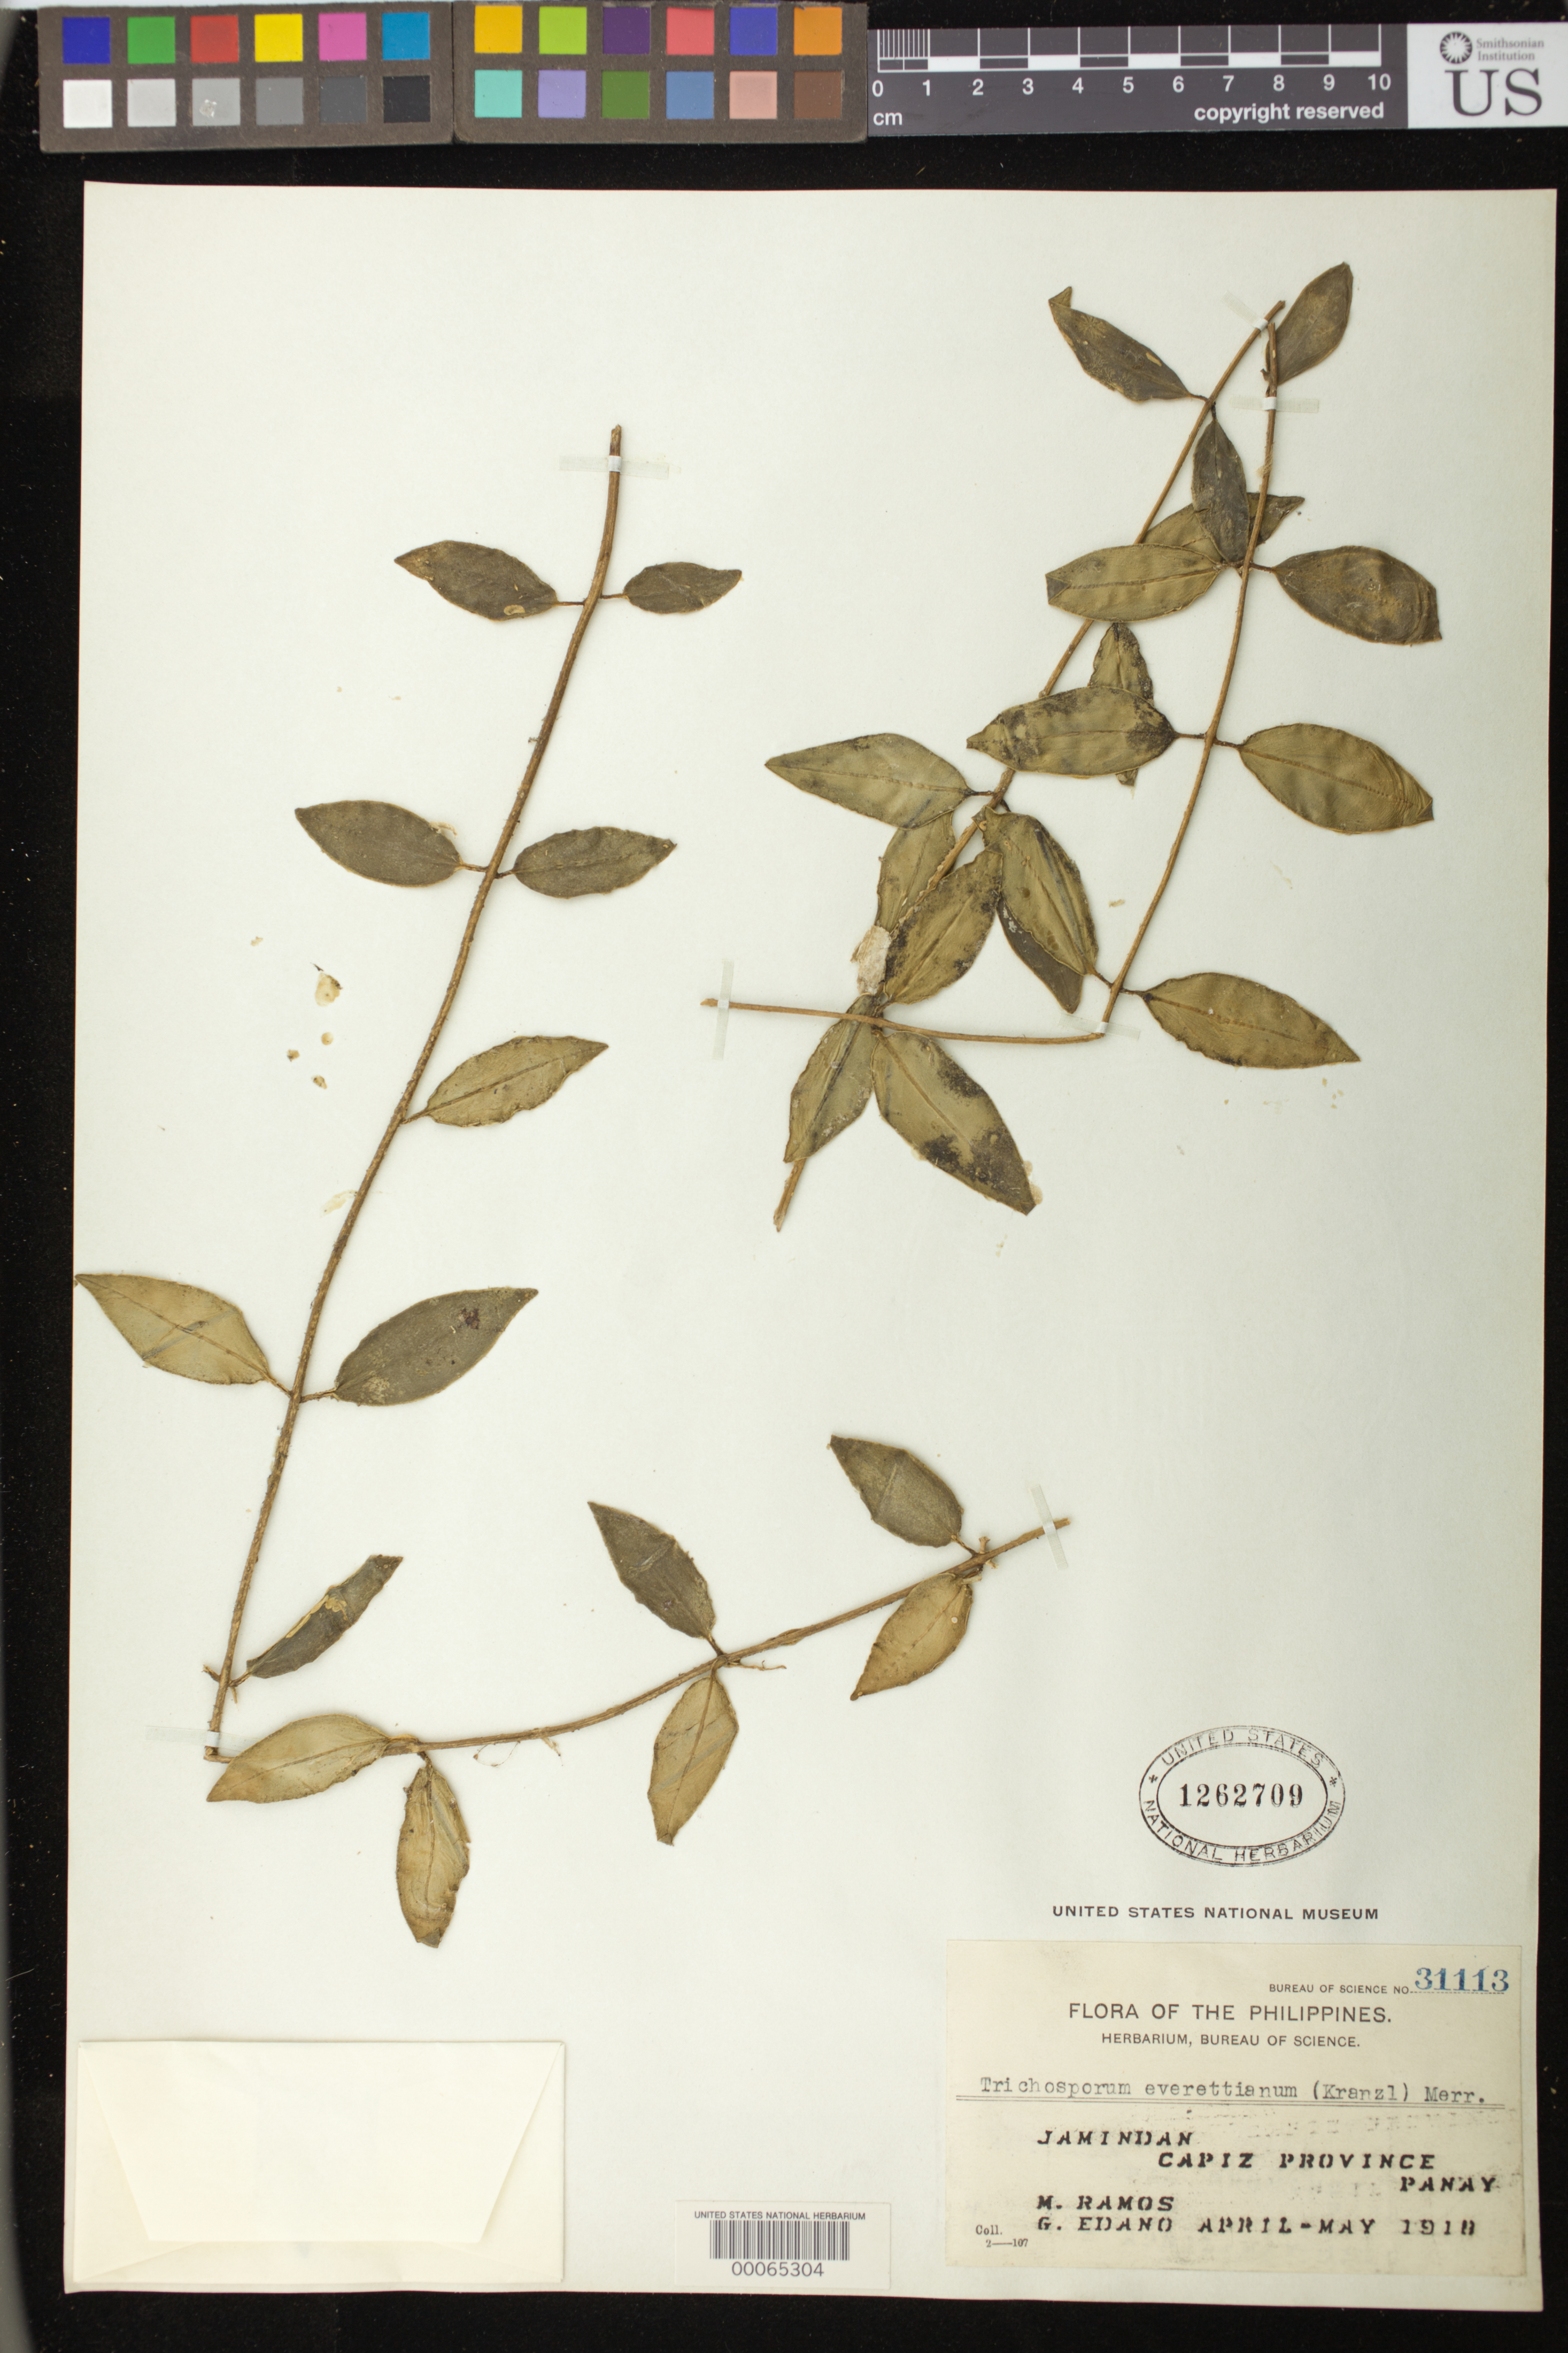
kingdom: Plantae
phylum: Tracheophyta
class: Magnoliopsida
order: Lamiales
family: Gesneriaceae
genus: Trichosporum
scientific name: Trichosporum everettianum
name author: (Kraenzl.) Merr.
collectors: M. Ramos & G. E. Edaño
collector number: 31113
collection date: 1918-04/1918-05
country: Philippines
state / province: Western Visayas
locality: Jamindan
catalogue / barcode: US 1262709